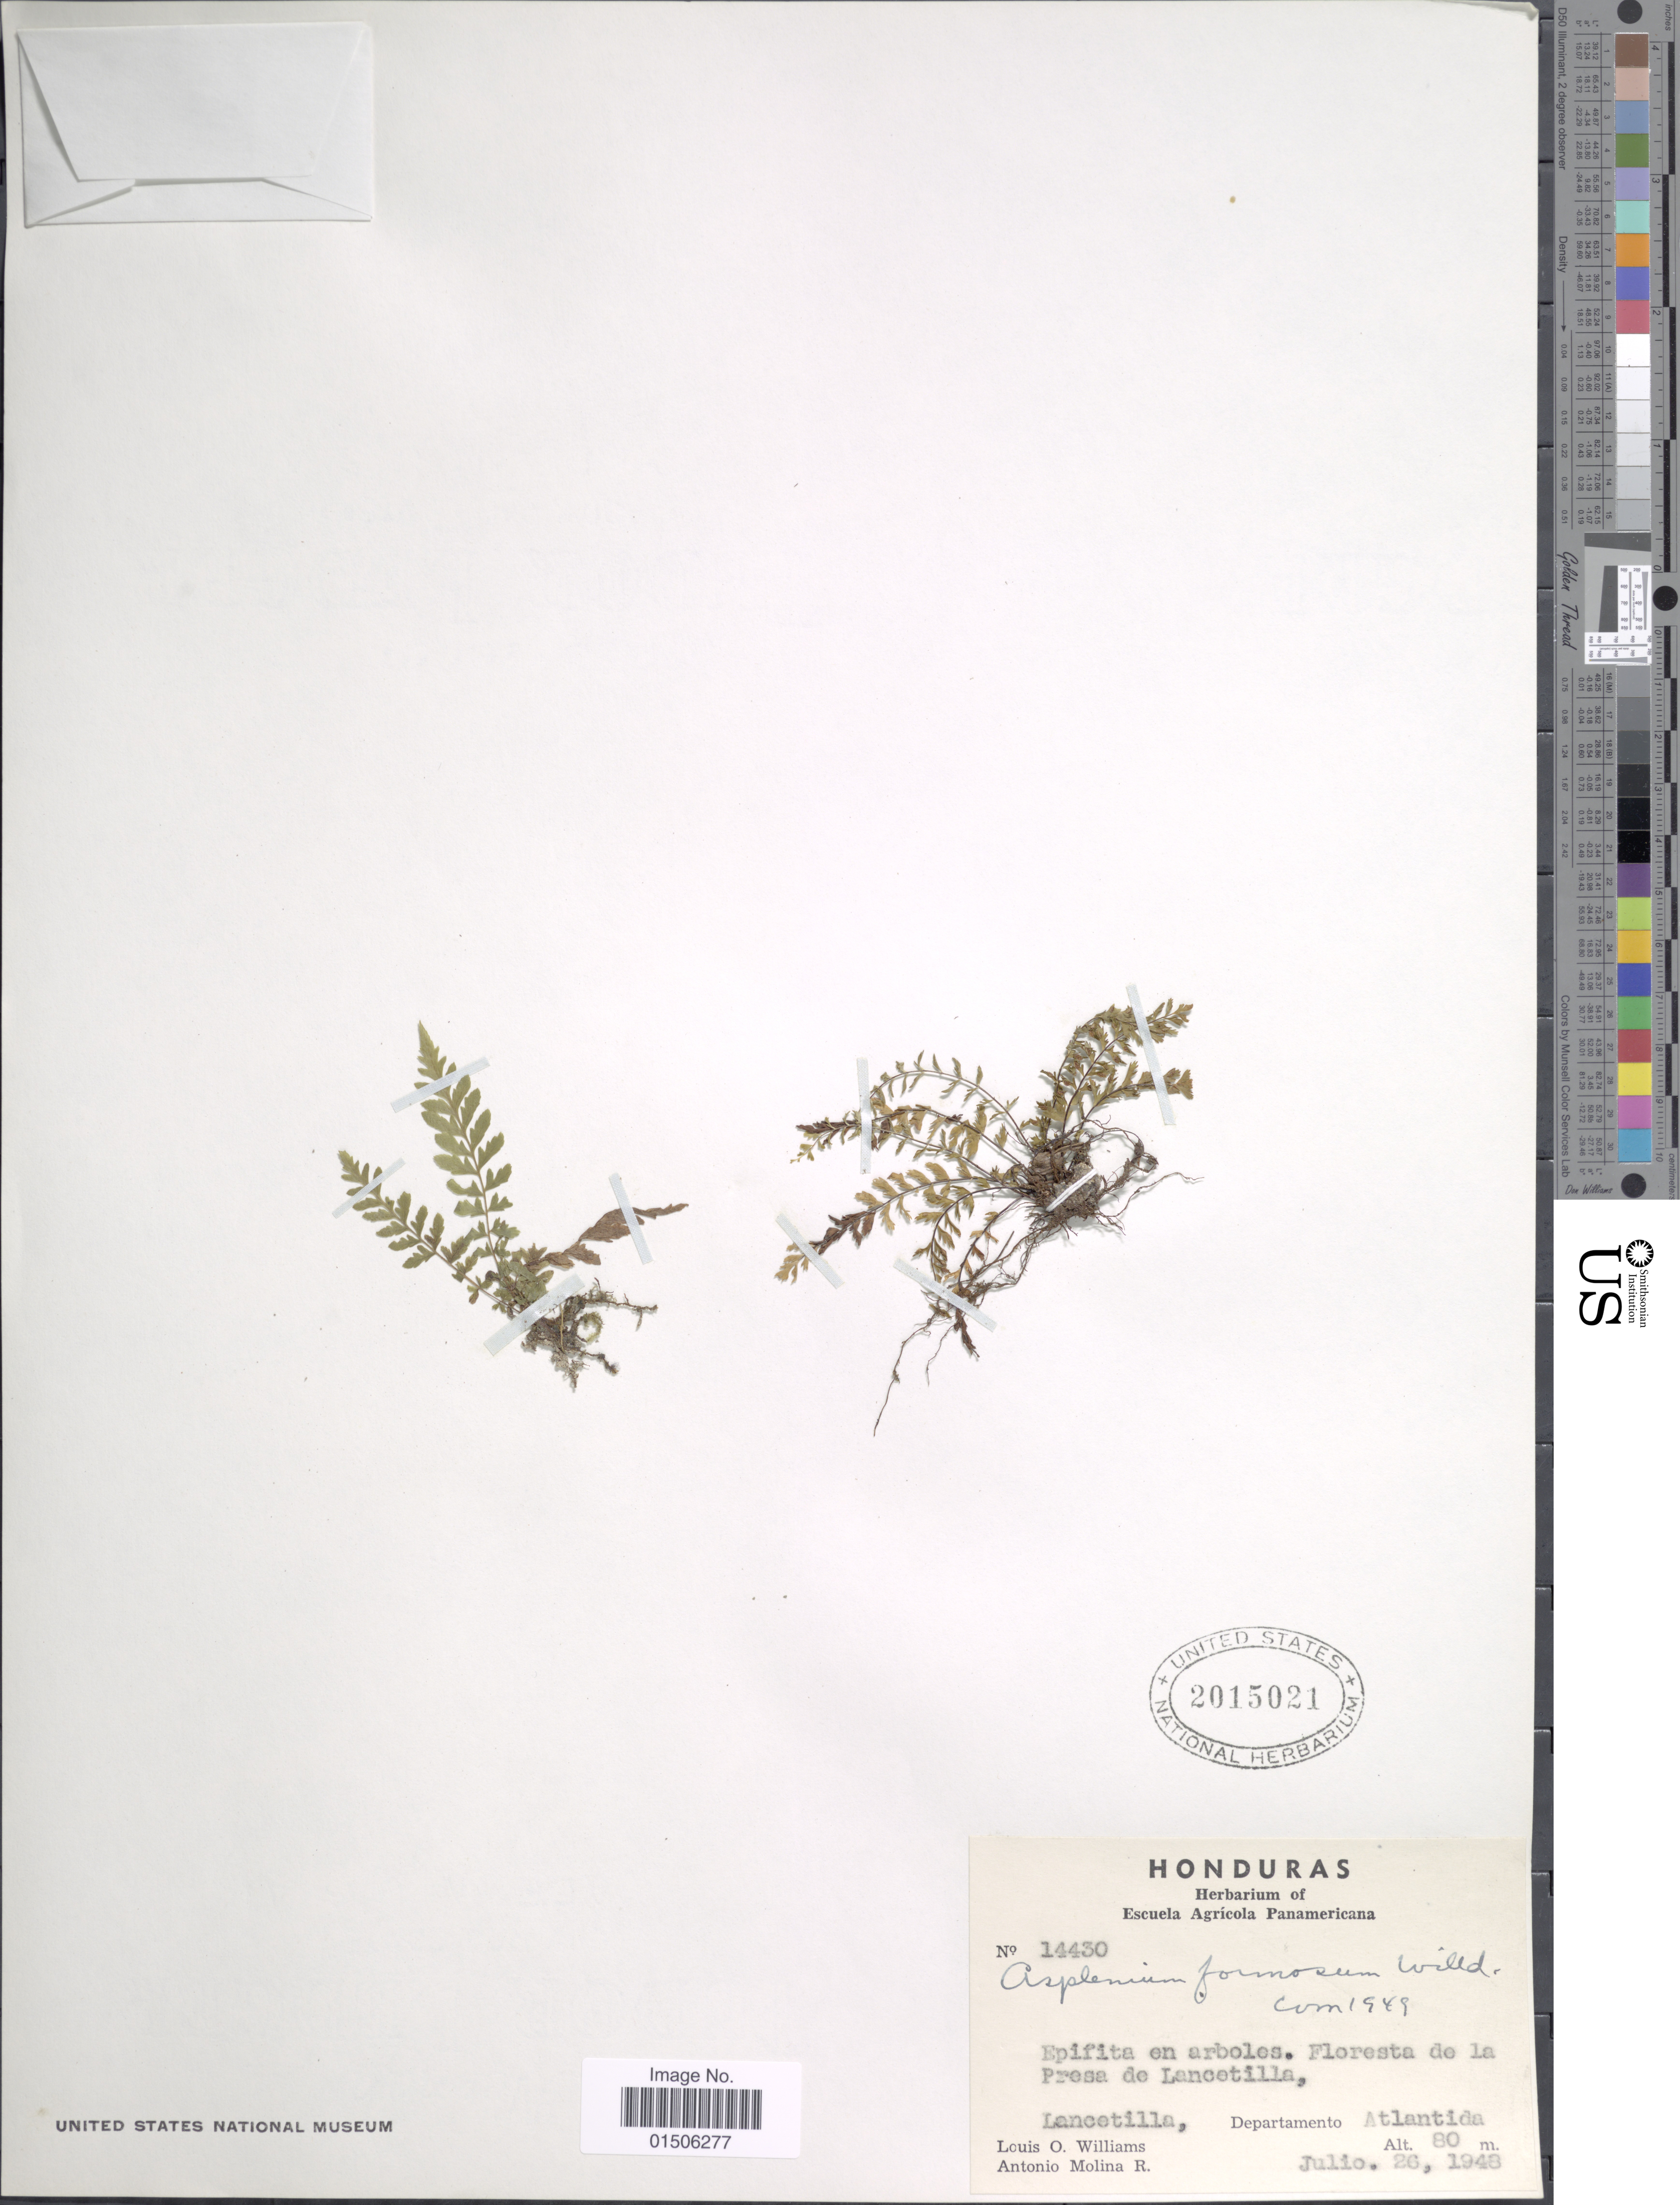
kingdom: Plantae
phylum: Tracheophyta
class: Polypodiopsida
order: Polypodiales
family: Aspleniaceae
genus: Asplenium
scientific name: Asplenium formosum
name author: Willd.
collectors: L. O. Williams & A. Molina R.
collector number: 14430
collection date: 1948-07-26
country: Honduras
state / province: Atlántida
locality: Floresta de la Presa de Lancetilla, Lancetilla, Departamento Atlantida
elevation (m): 80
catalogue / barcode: US 2015021